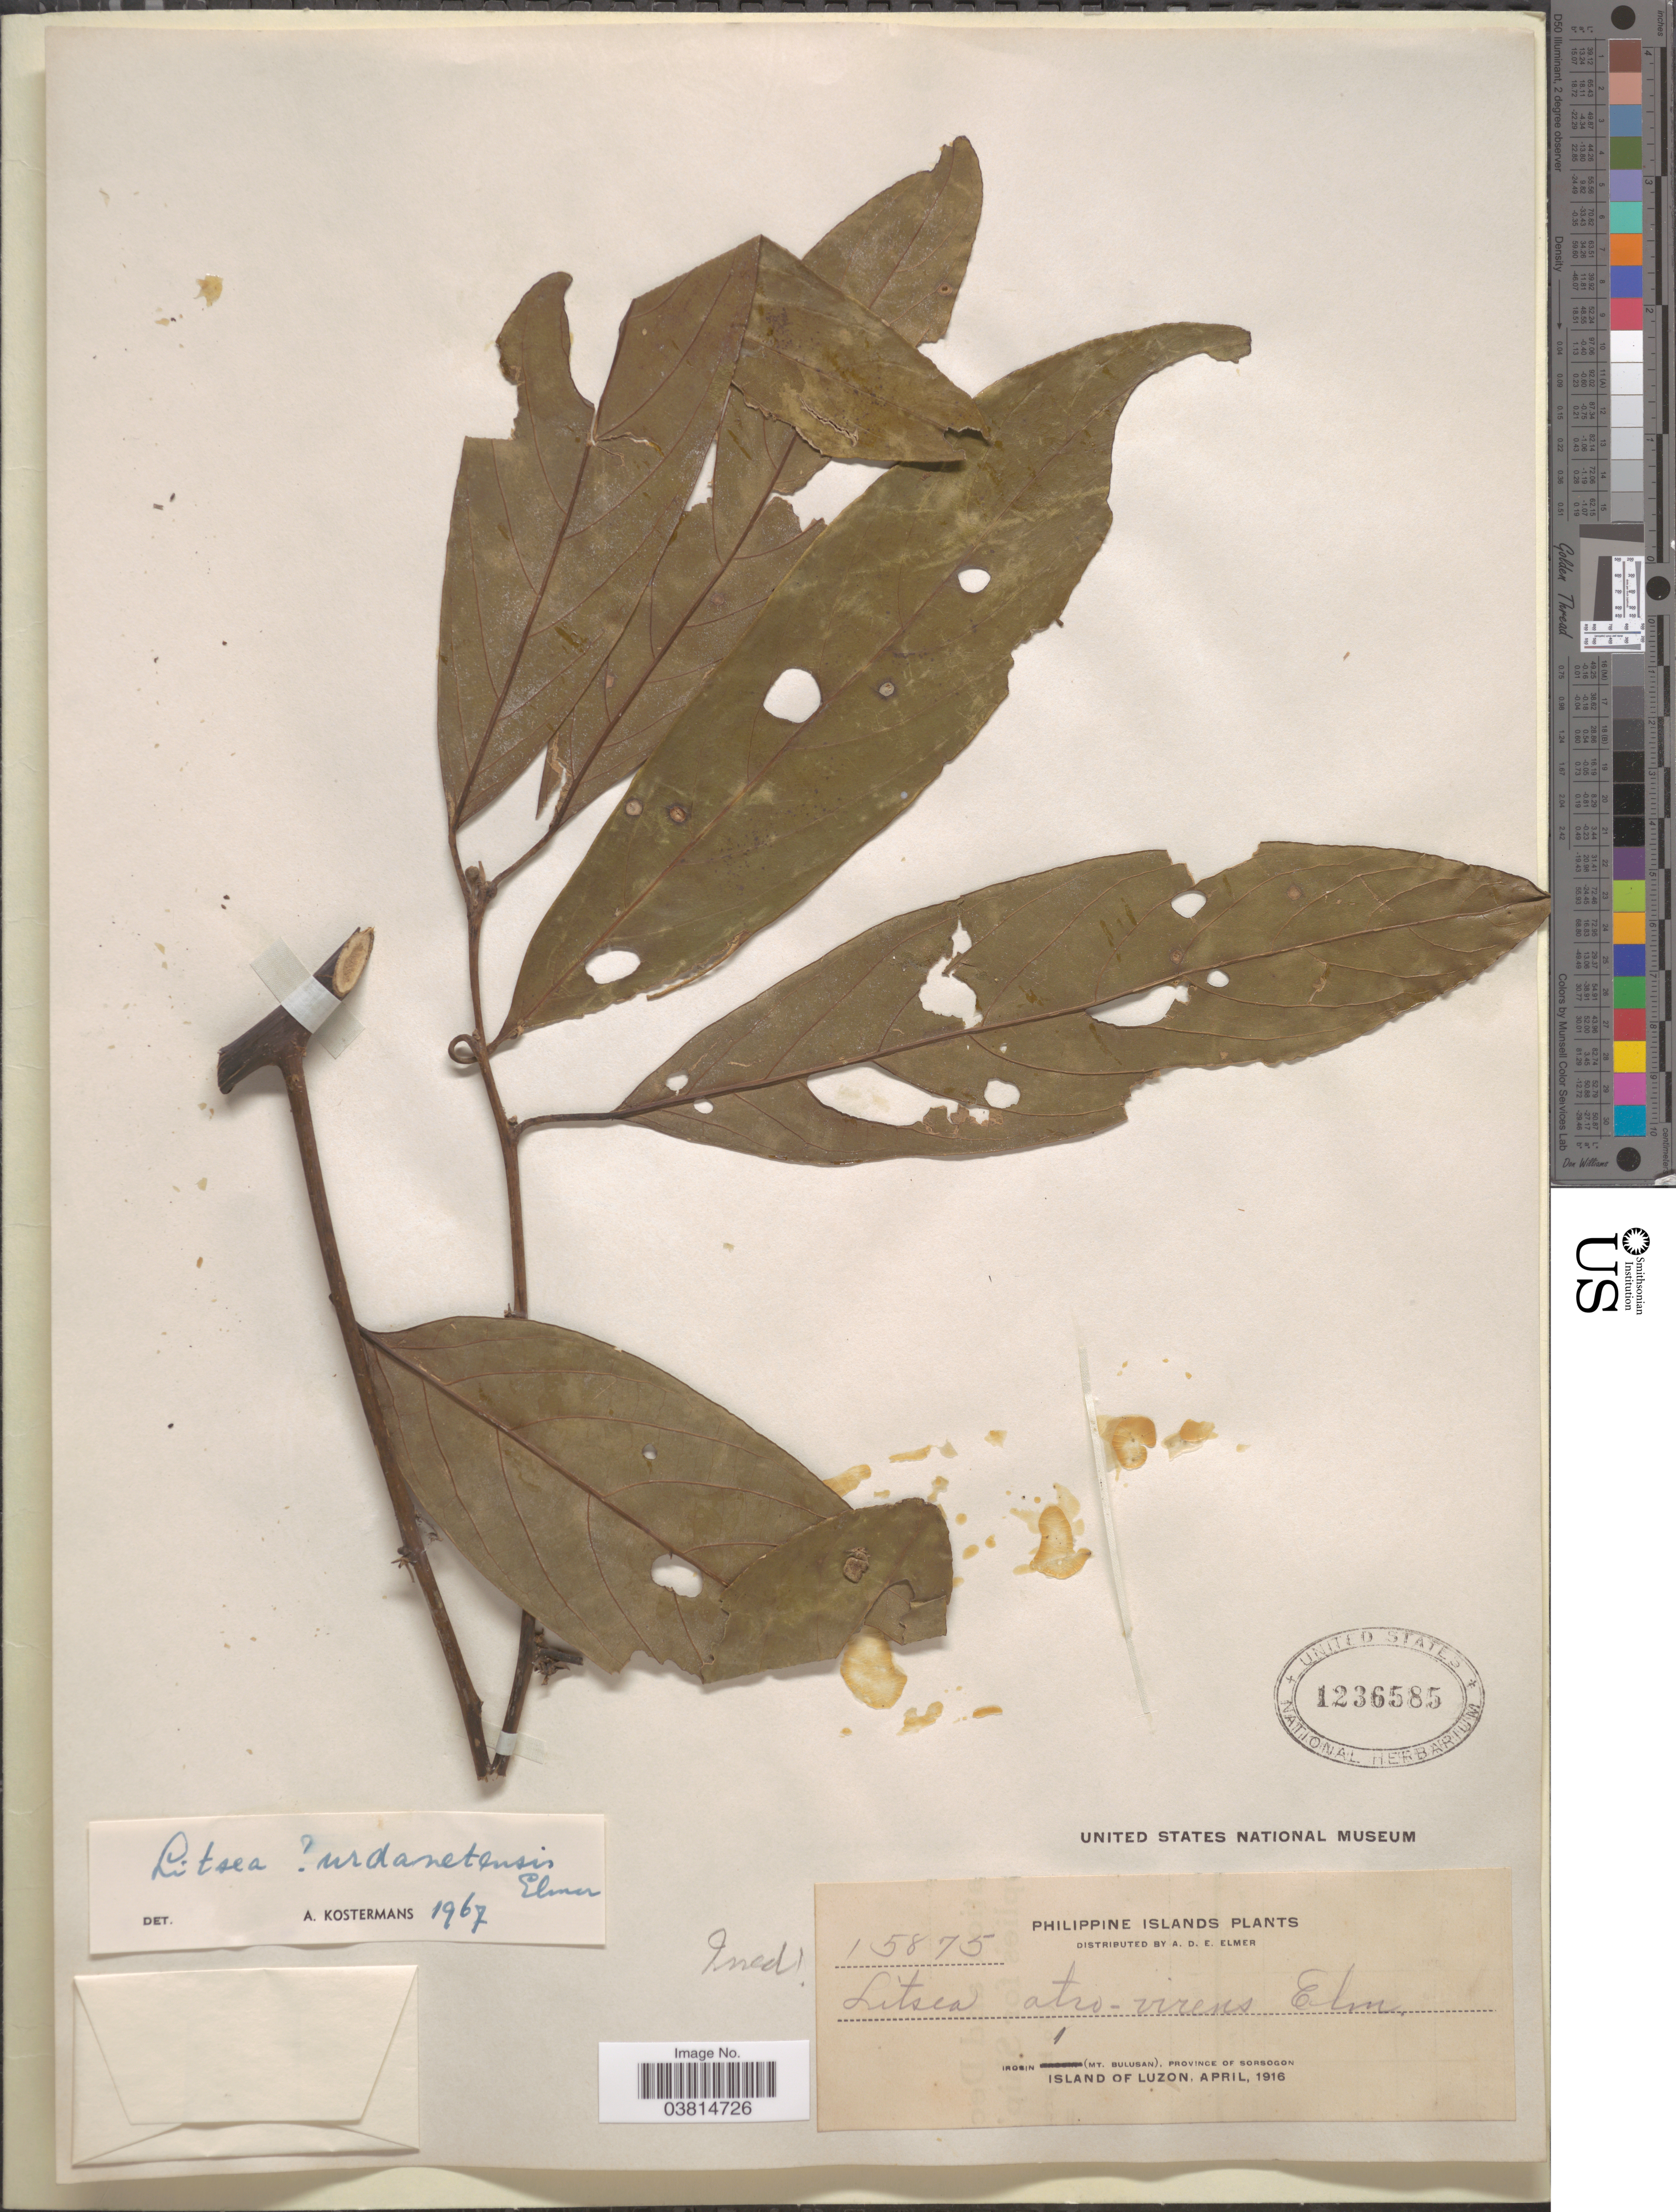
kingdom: Plantae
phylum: Tracheophyta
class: Magnoliopsida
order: Laurales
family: Lauraceae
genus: Litsea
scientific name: Litsea urdanetensis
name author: Elmer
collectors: A. D. E. Elmer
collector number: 15875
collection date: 1916-04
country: Philippines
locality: Irosin (Mt. Bulusan), Province of Sorsogon, Island of Luzon.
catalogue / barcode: US 1236585